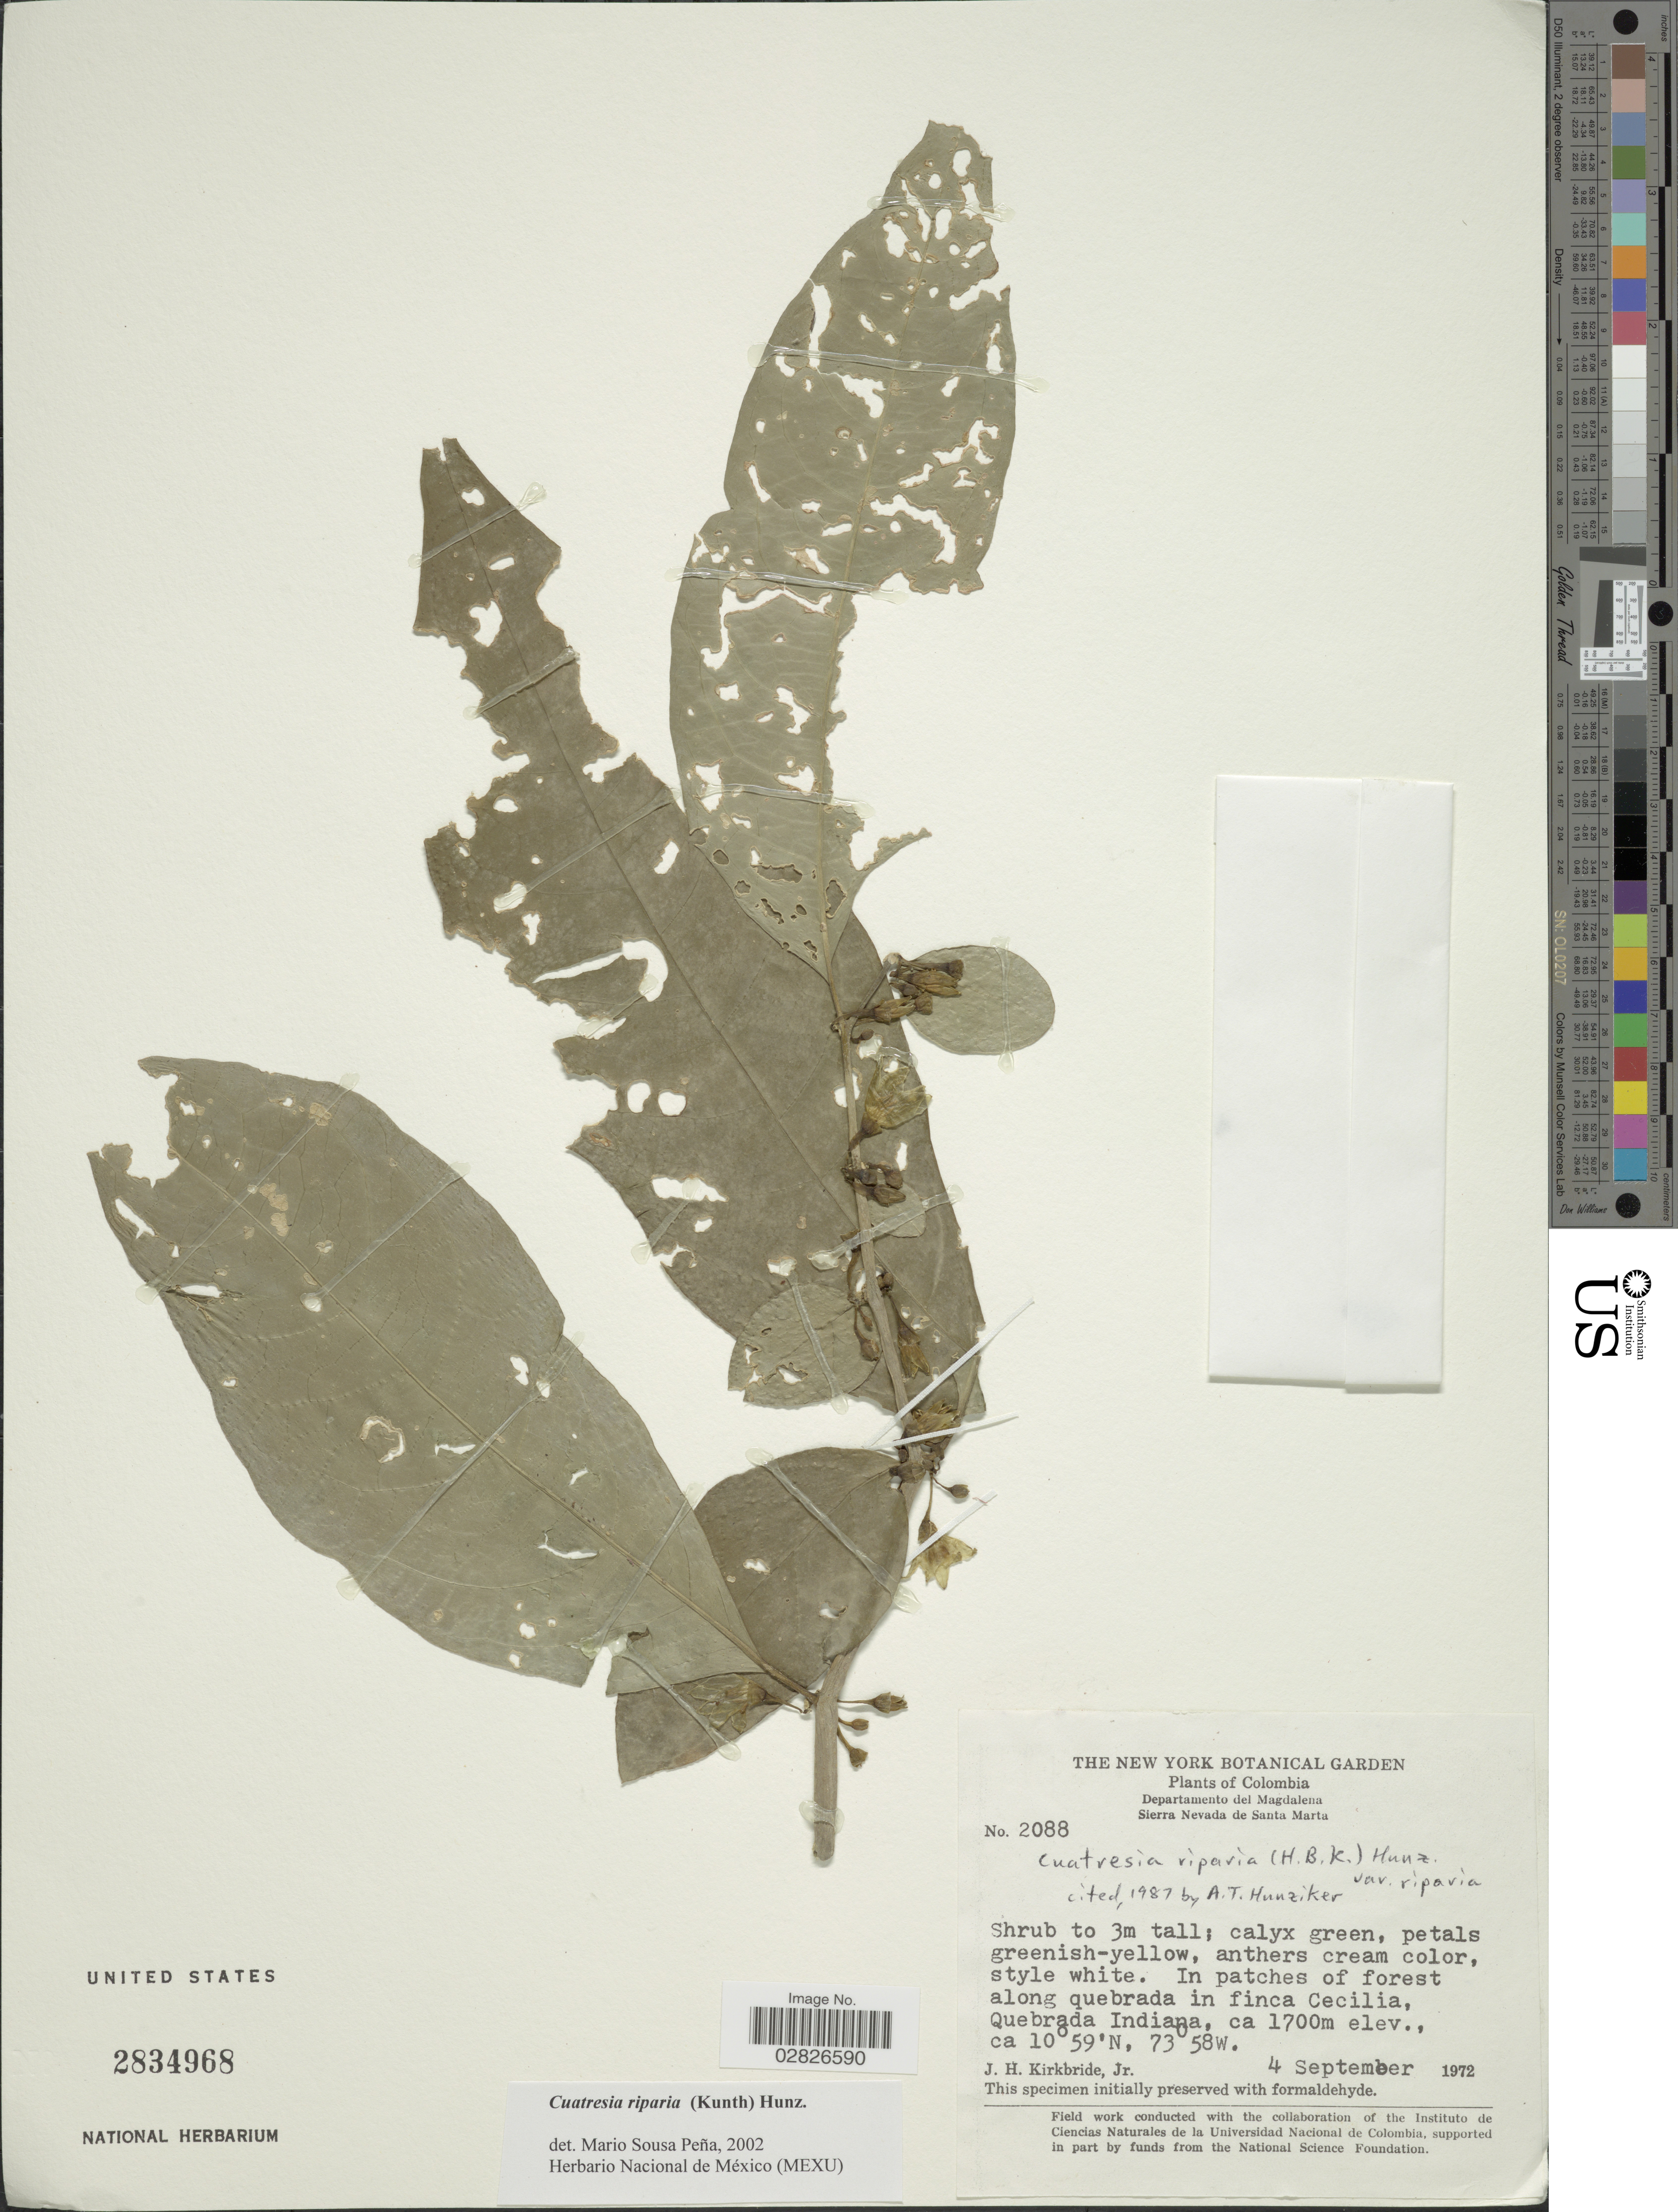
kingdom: Plantae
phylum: Tracheophyta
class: Magnoliopsida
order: Solanales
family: Solanaceae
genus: Cuatresia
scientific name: Cuatresia riparia var. riparia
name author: (Kunth) Hunz.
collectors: J. H. Kirkbride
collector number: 2088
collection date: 1972-09-04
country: Colombia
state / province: Magdalena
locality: Departamento del Magdalena, Sierra Nevada de Santa Marta, In patches of forest along quebrada in finca Cecilia, Quebrada Indiana.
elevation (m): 1700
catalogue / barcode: US 2834968